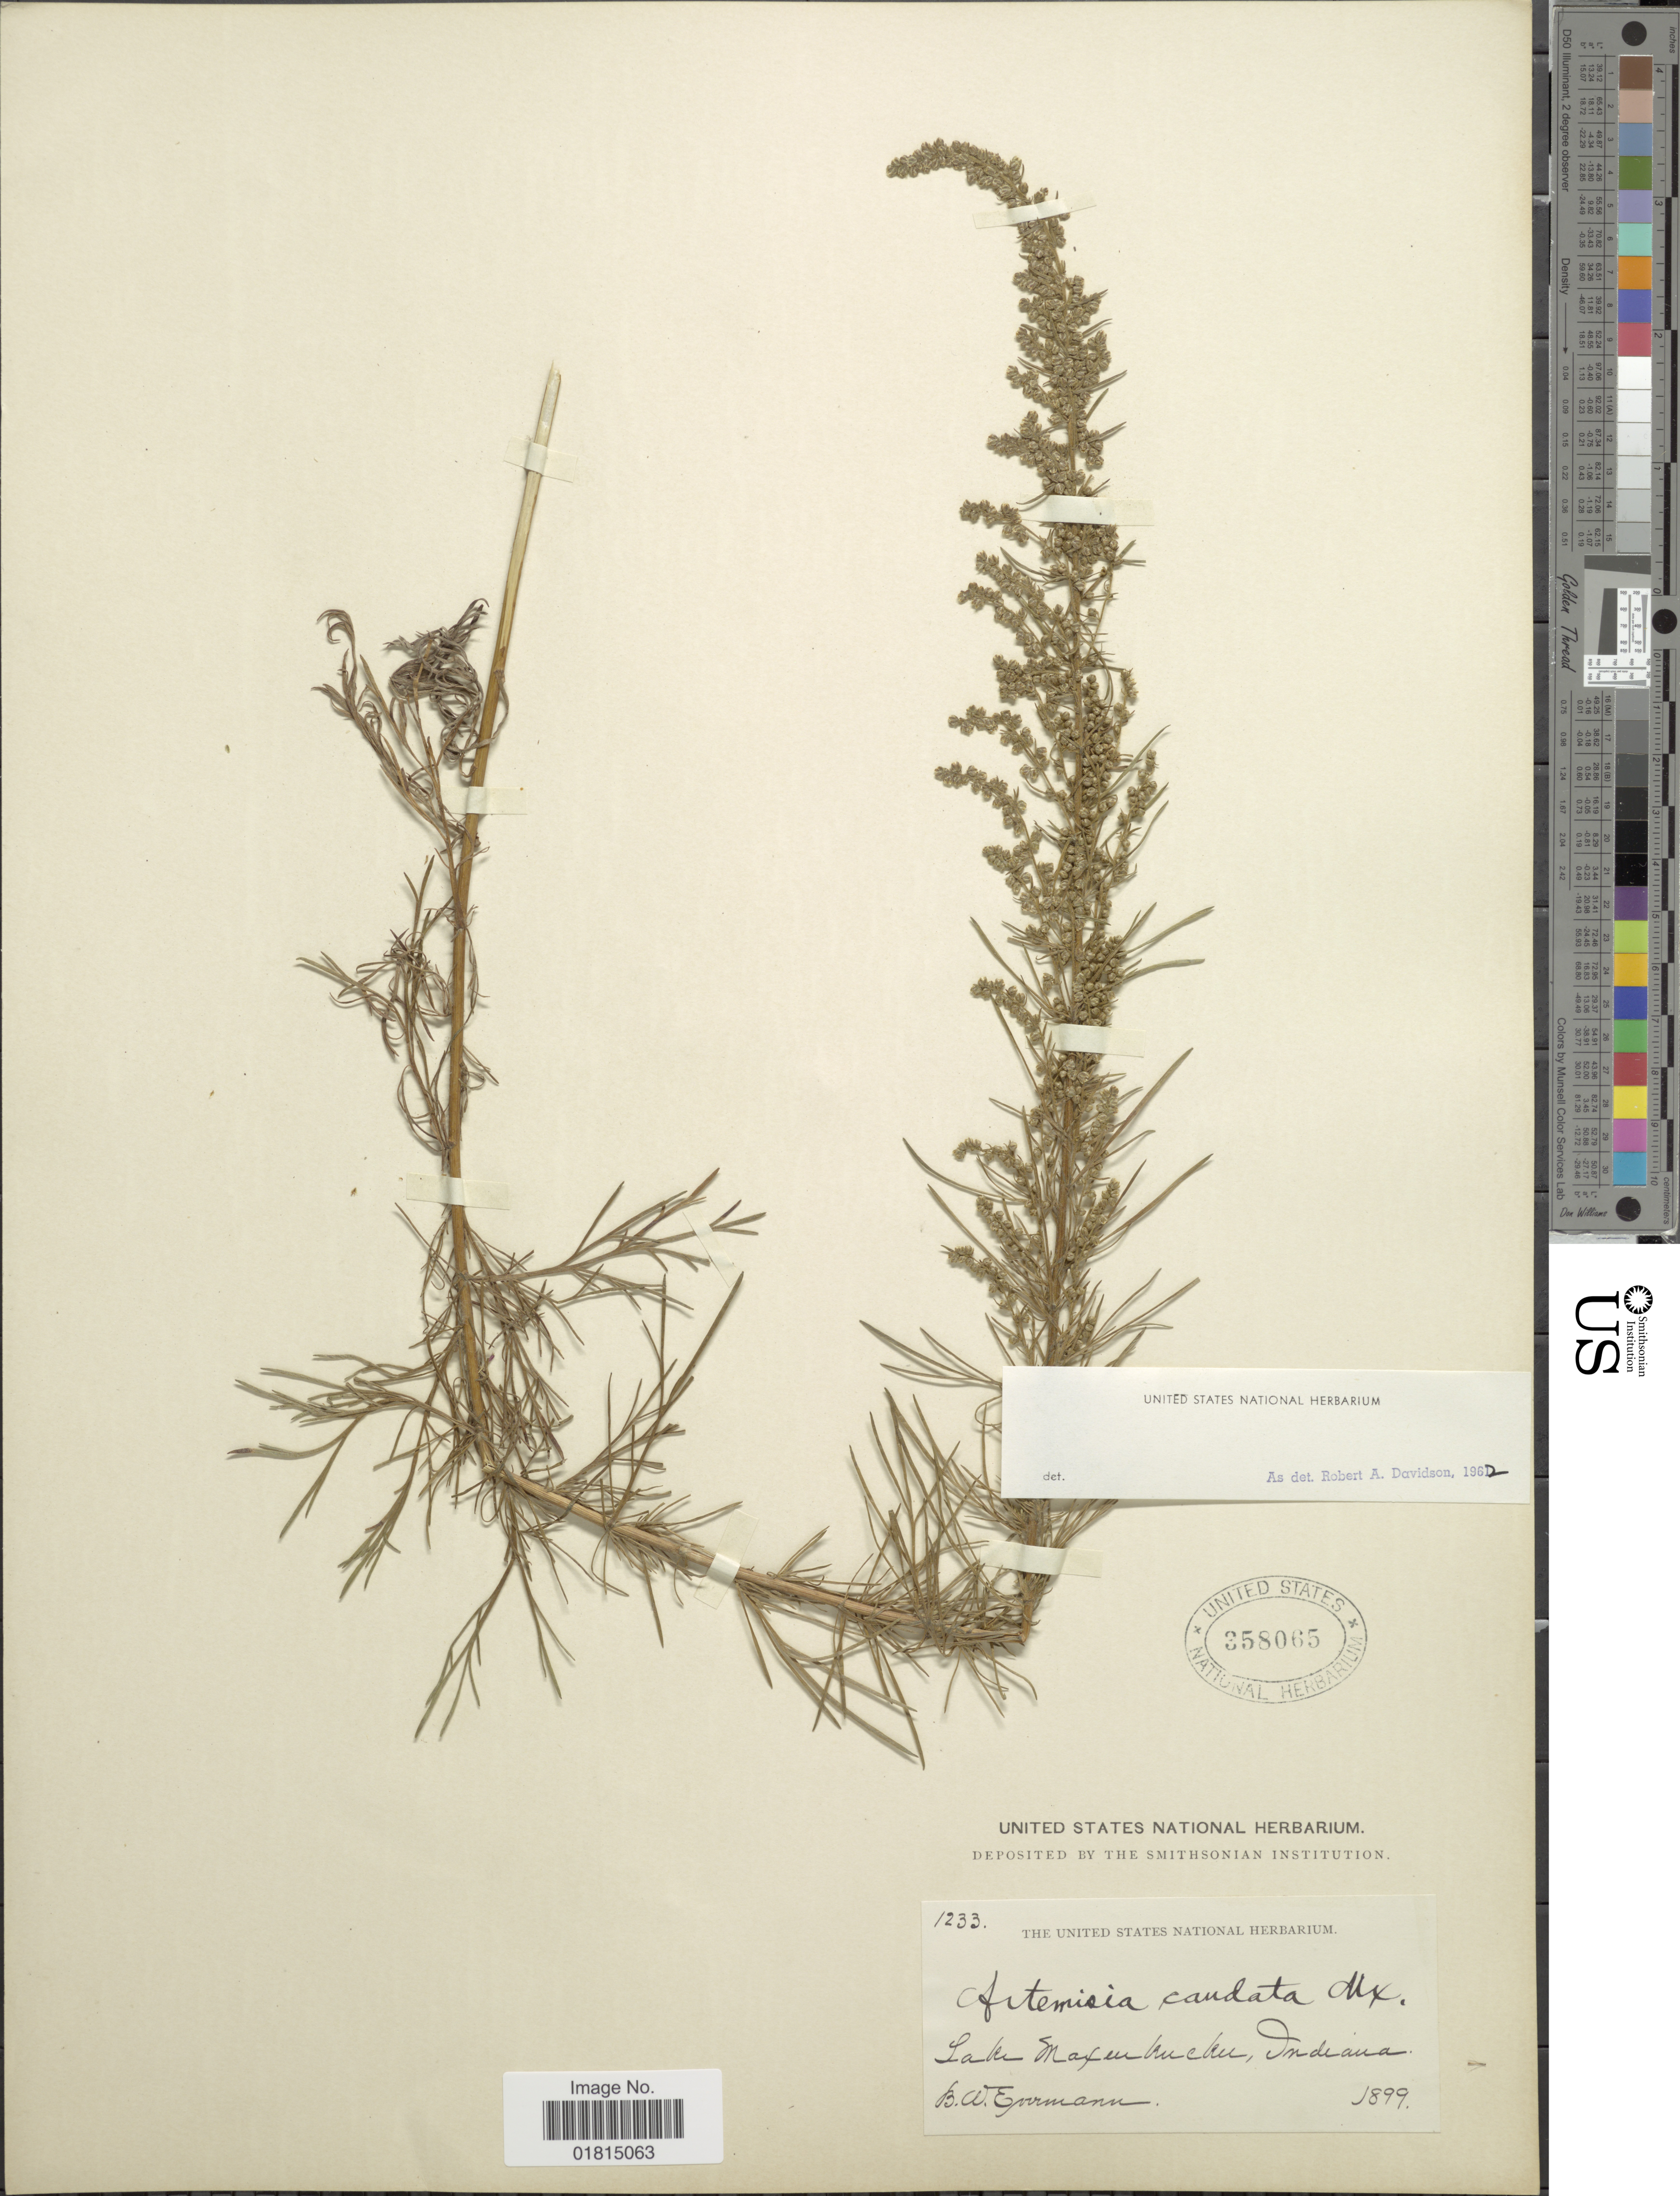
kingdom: Plantae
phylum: Tracheophyta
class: Magnoliopsida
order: Asterales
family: Asteraceae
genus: Artemisia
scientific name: Artemisia caudata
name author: Michx.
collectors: B. W. Evermann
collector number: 1233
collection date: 1899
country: United States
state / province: Indiana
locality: Lake Maxinkuckee, Indiana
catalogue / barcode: US 358065